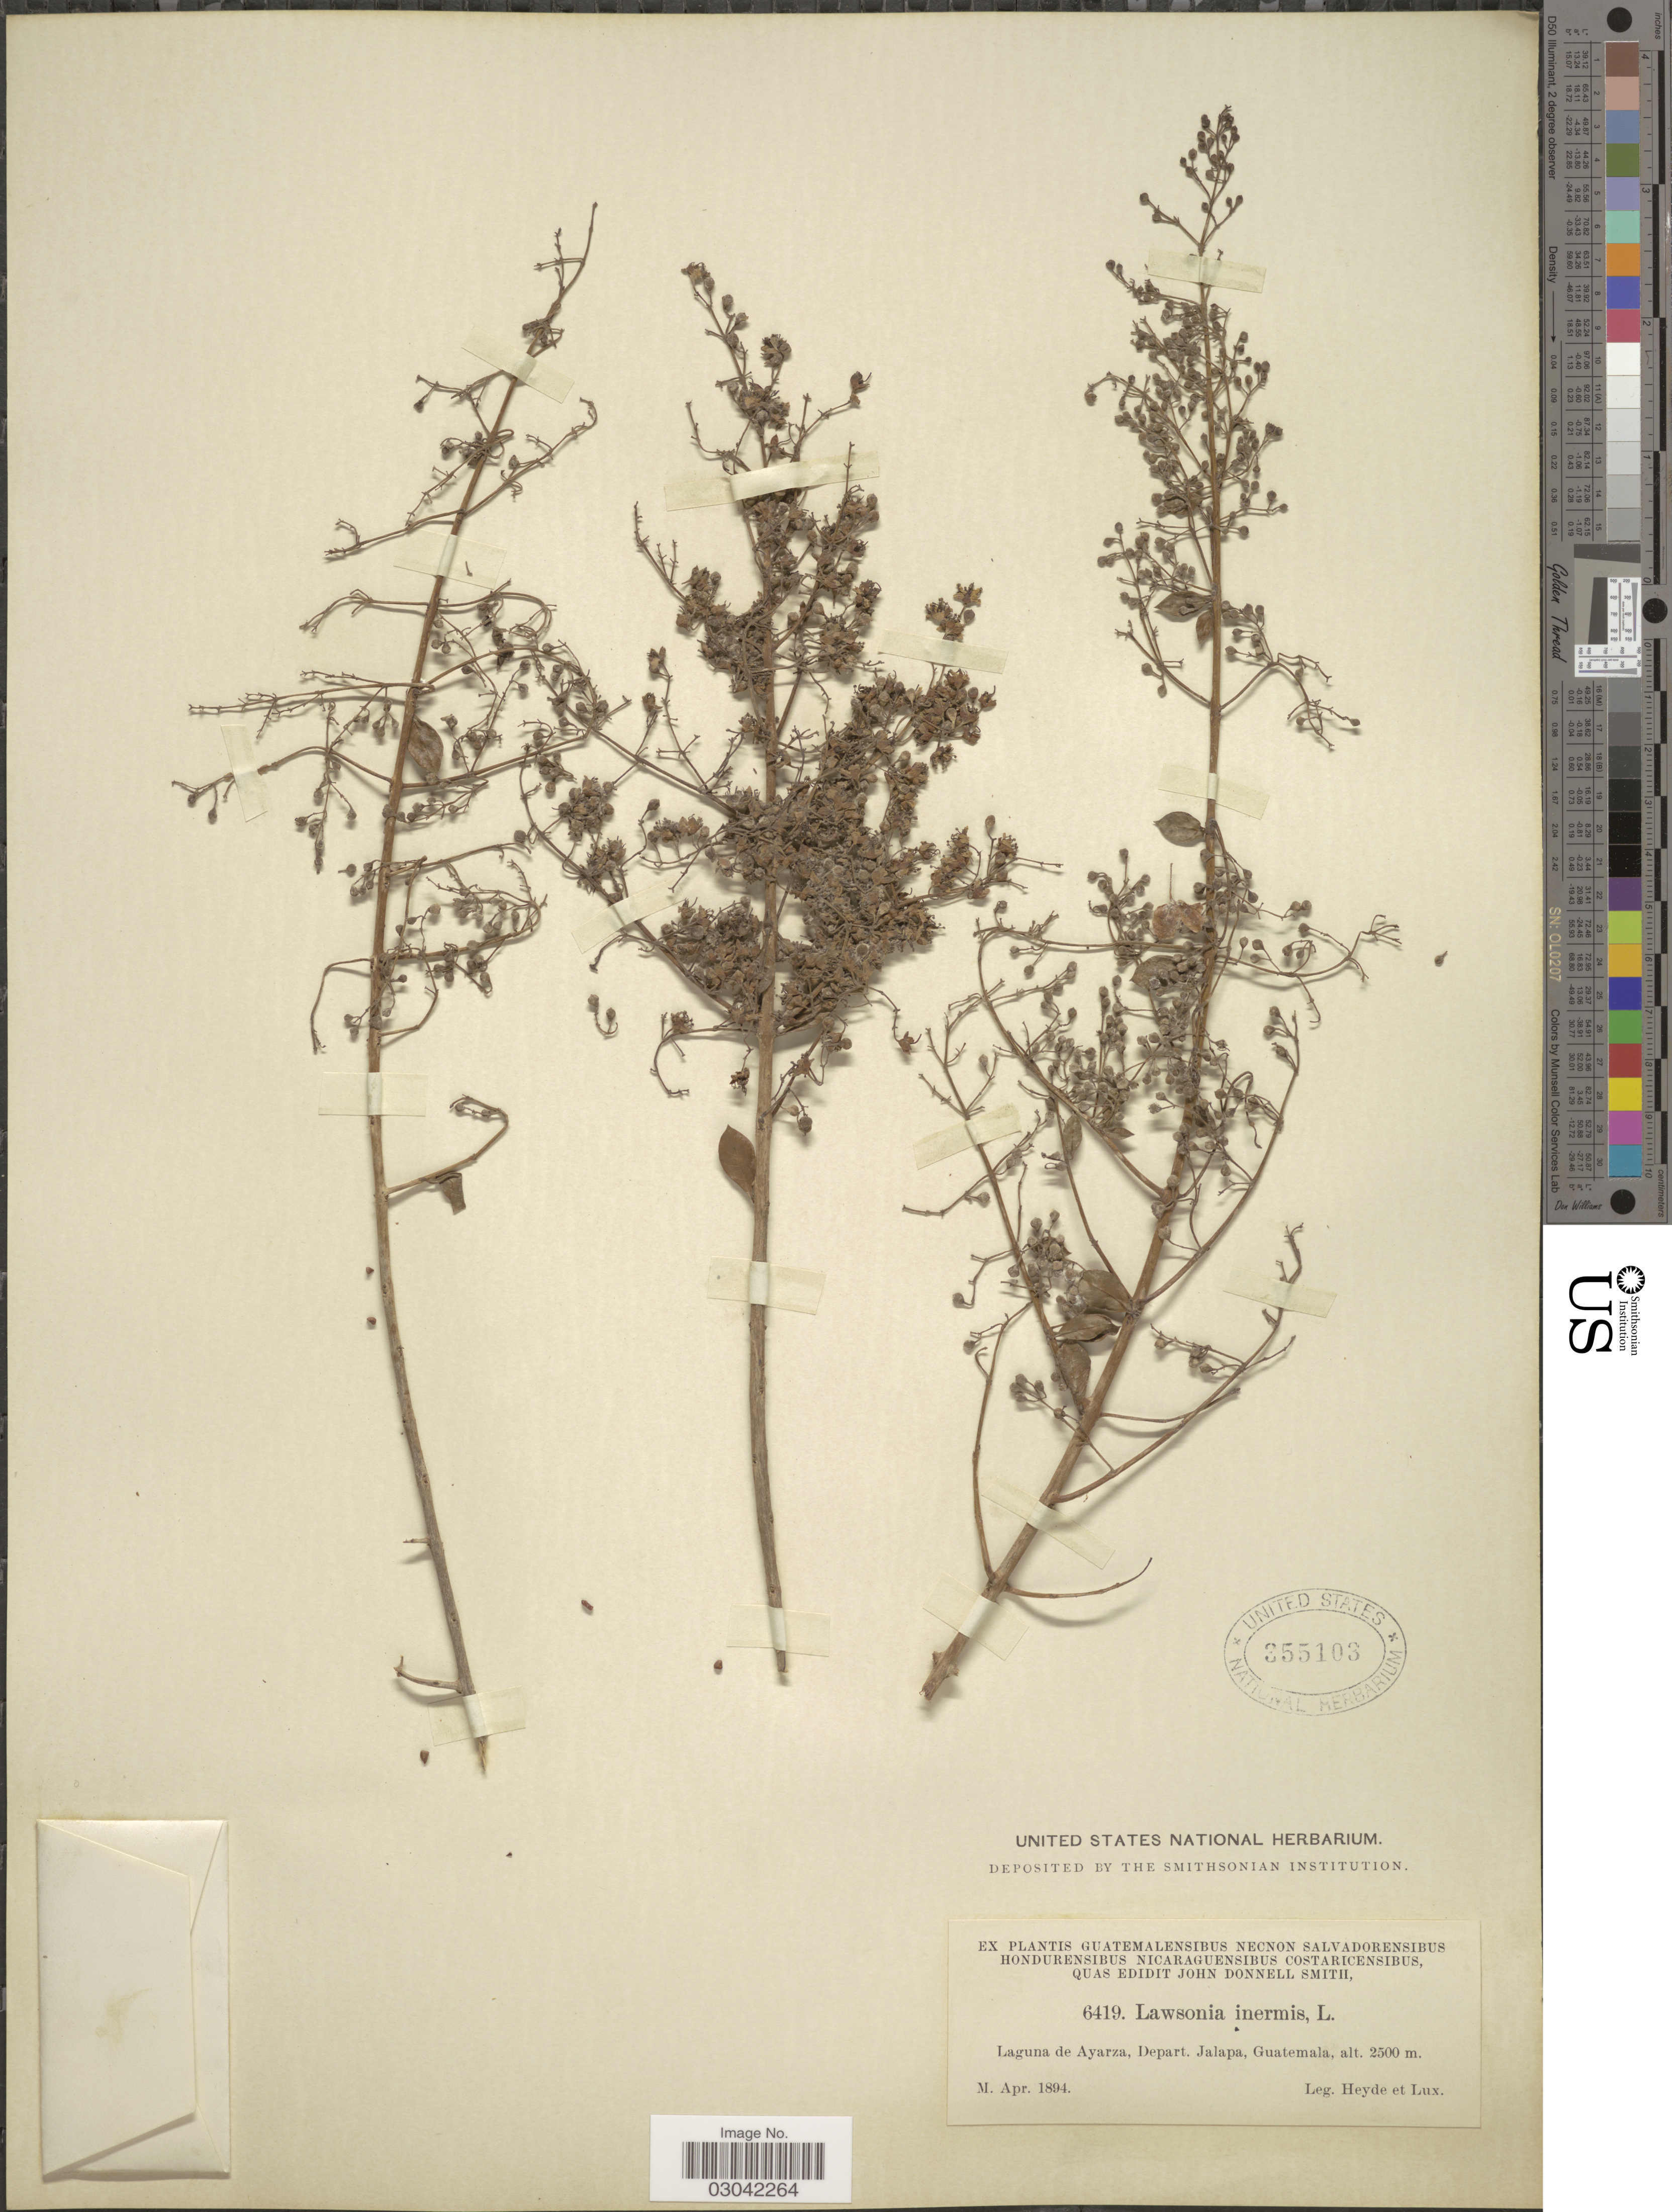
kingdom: Plantae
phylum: Tracheophyta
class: Magnoliopsida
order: Myrtales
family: Lythraceae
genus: Lawsonia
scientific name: Lawsonia inermis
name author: L.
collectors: Heyde & Lux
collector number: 6419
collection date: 1894-04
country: Guatemala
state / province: Jalapa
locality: Laguan de Ayarza, Depart. Jalapa.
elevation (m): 2500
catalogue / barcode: US 355103